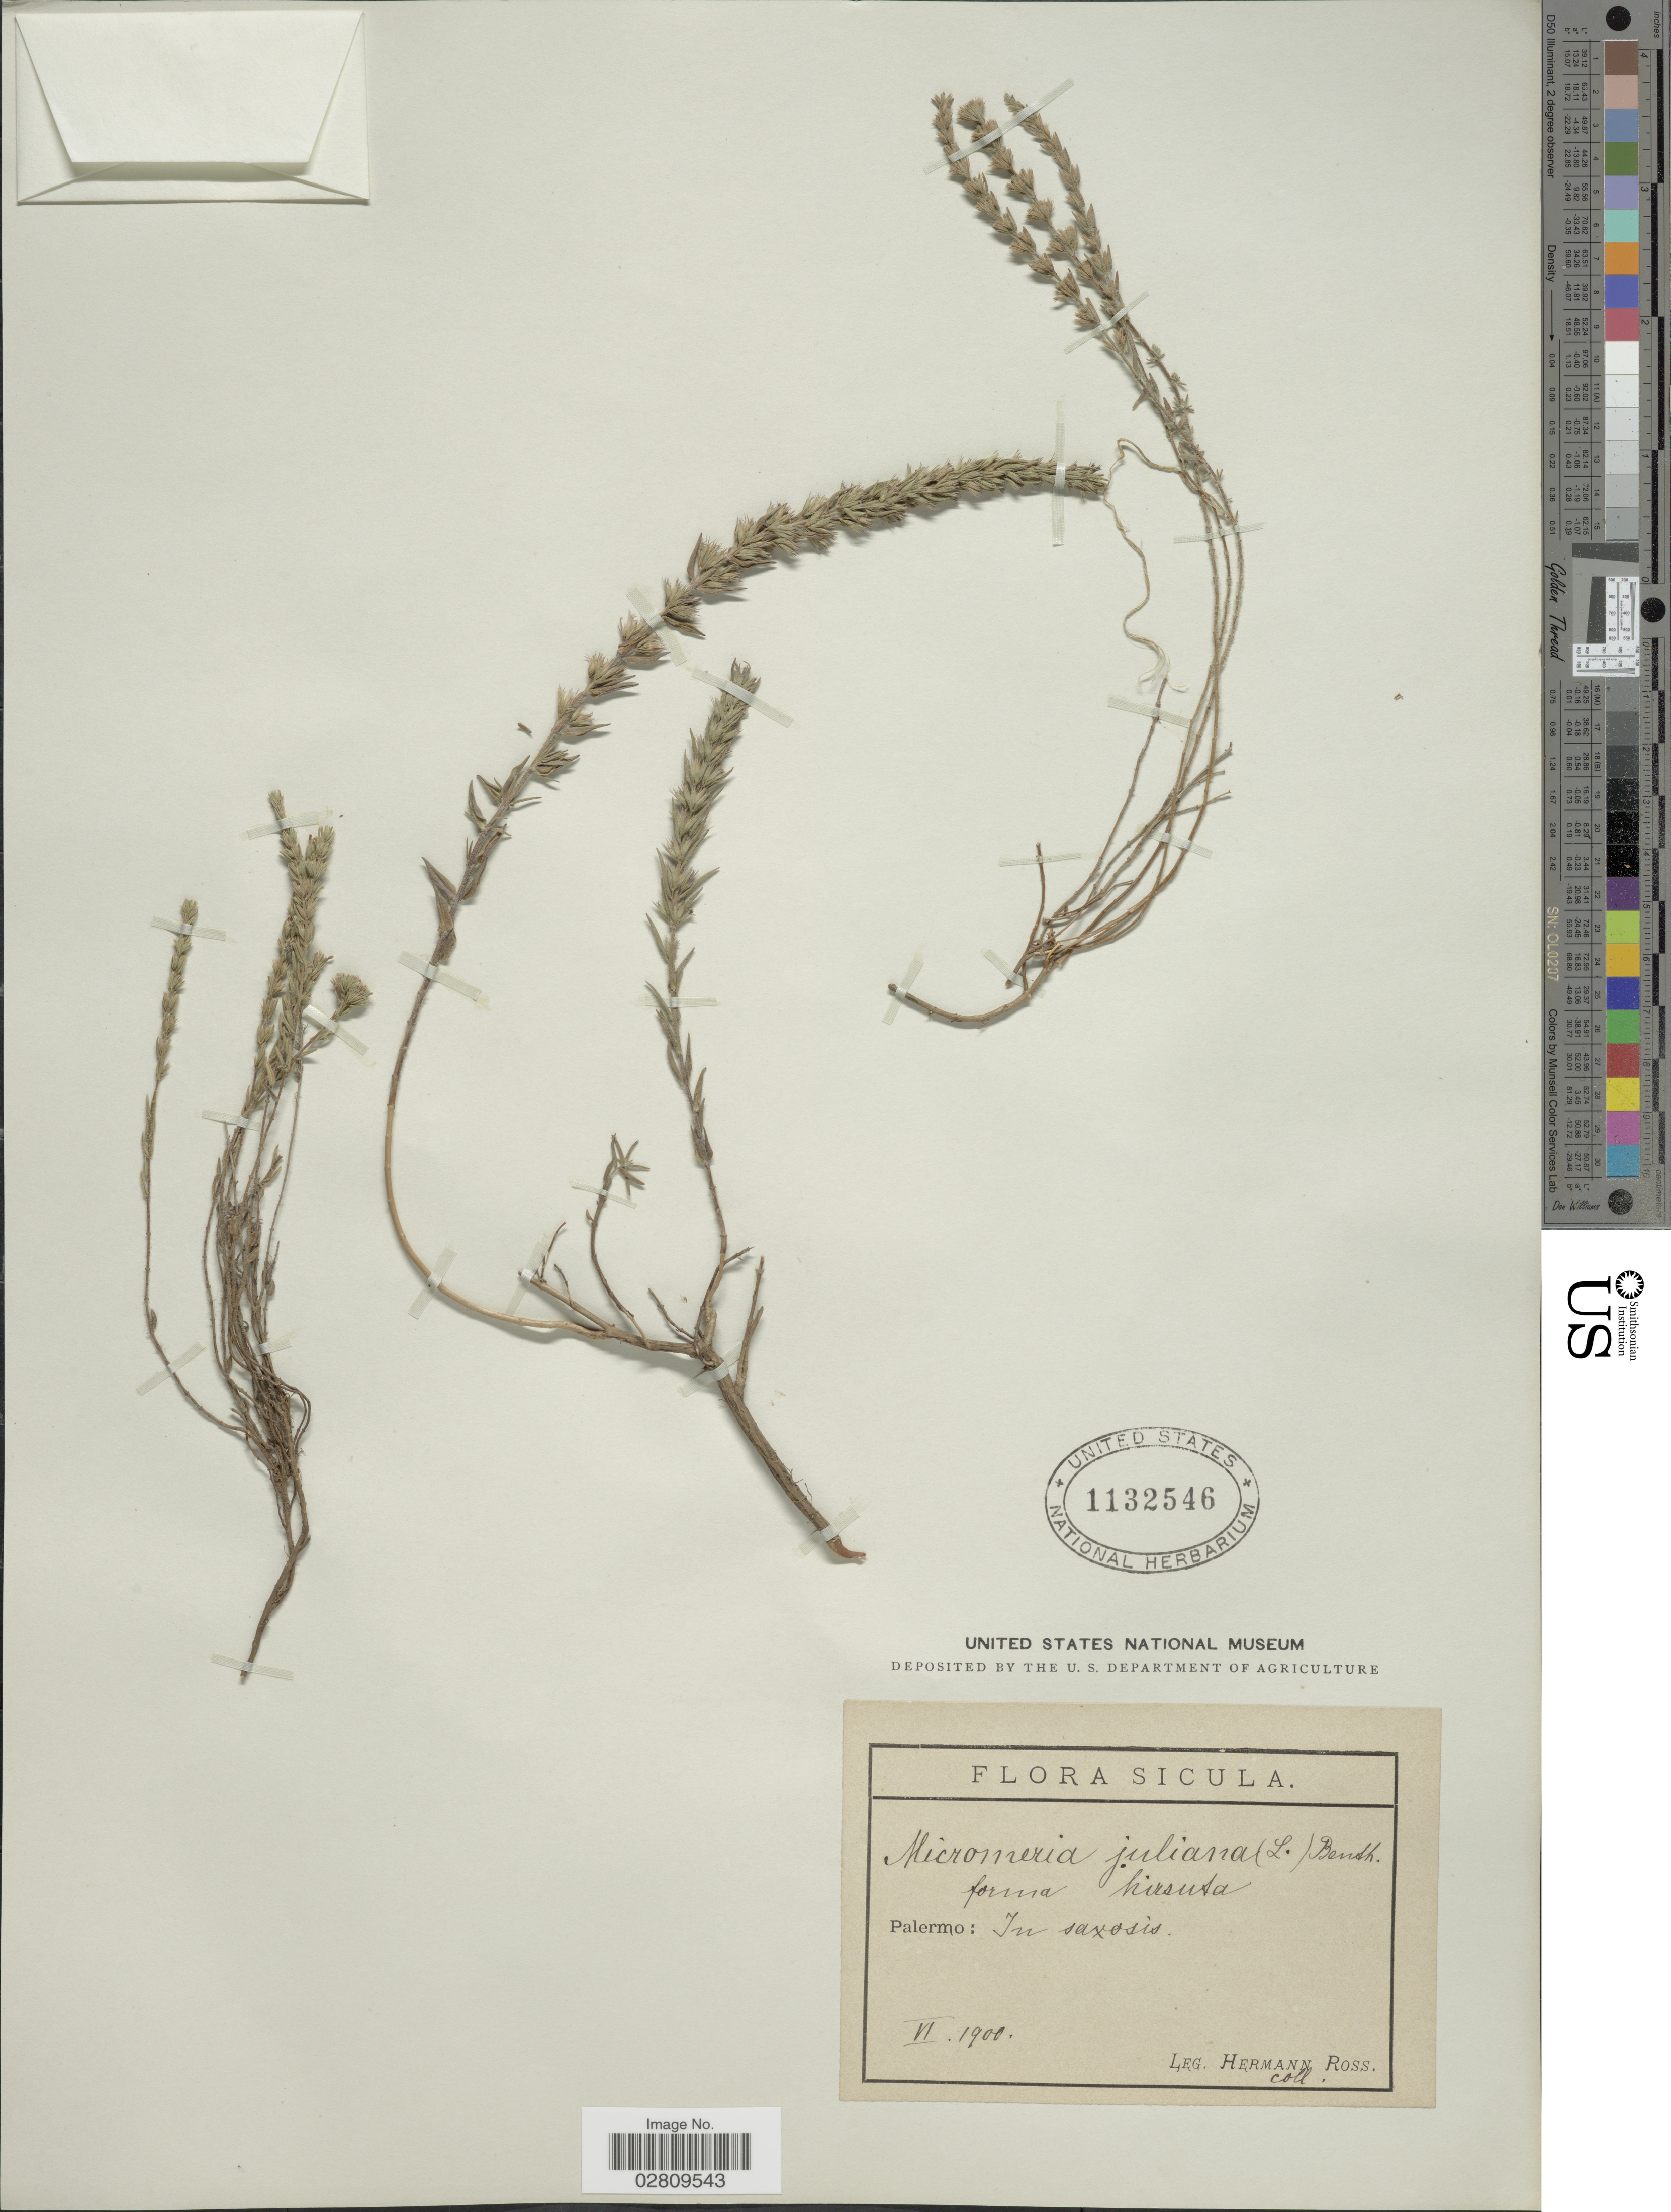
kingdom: Plantae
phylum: Tracheophyta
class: Magnoliopsida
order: Lamiales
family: Lamiaceae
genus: Micromeria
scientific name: Micromeria juliana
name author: (L.) Benth. ex Rchb.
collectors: H. Ross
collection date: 1900-06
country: Italy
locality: Sicula. Palermo: In saxosis.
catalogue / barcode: US 1132546